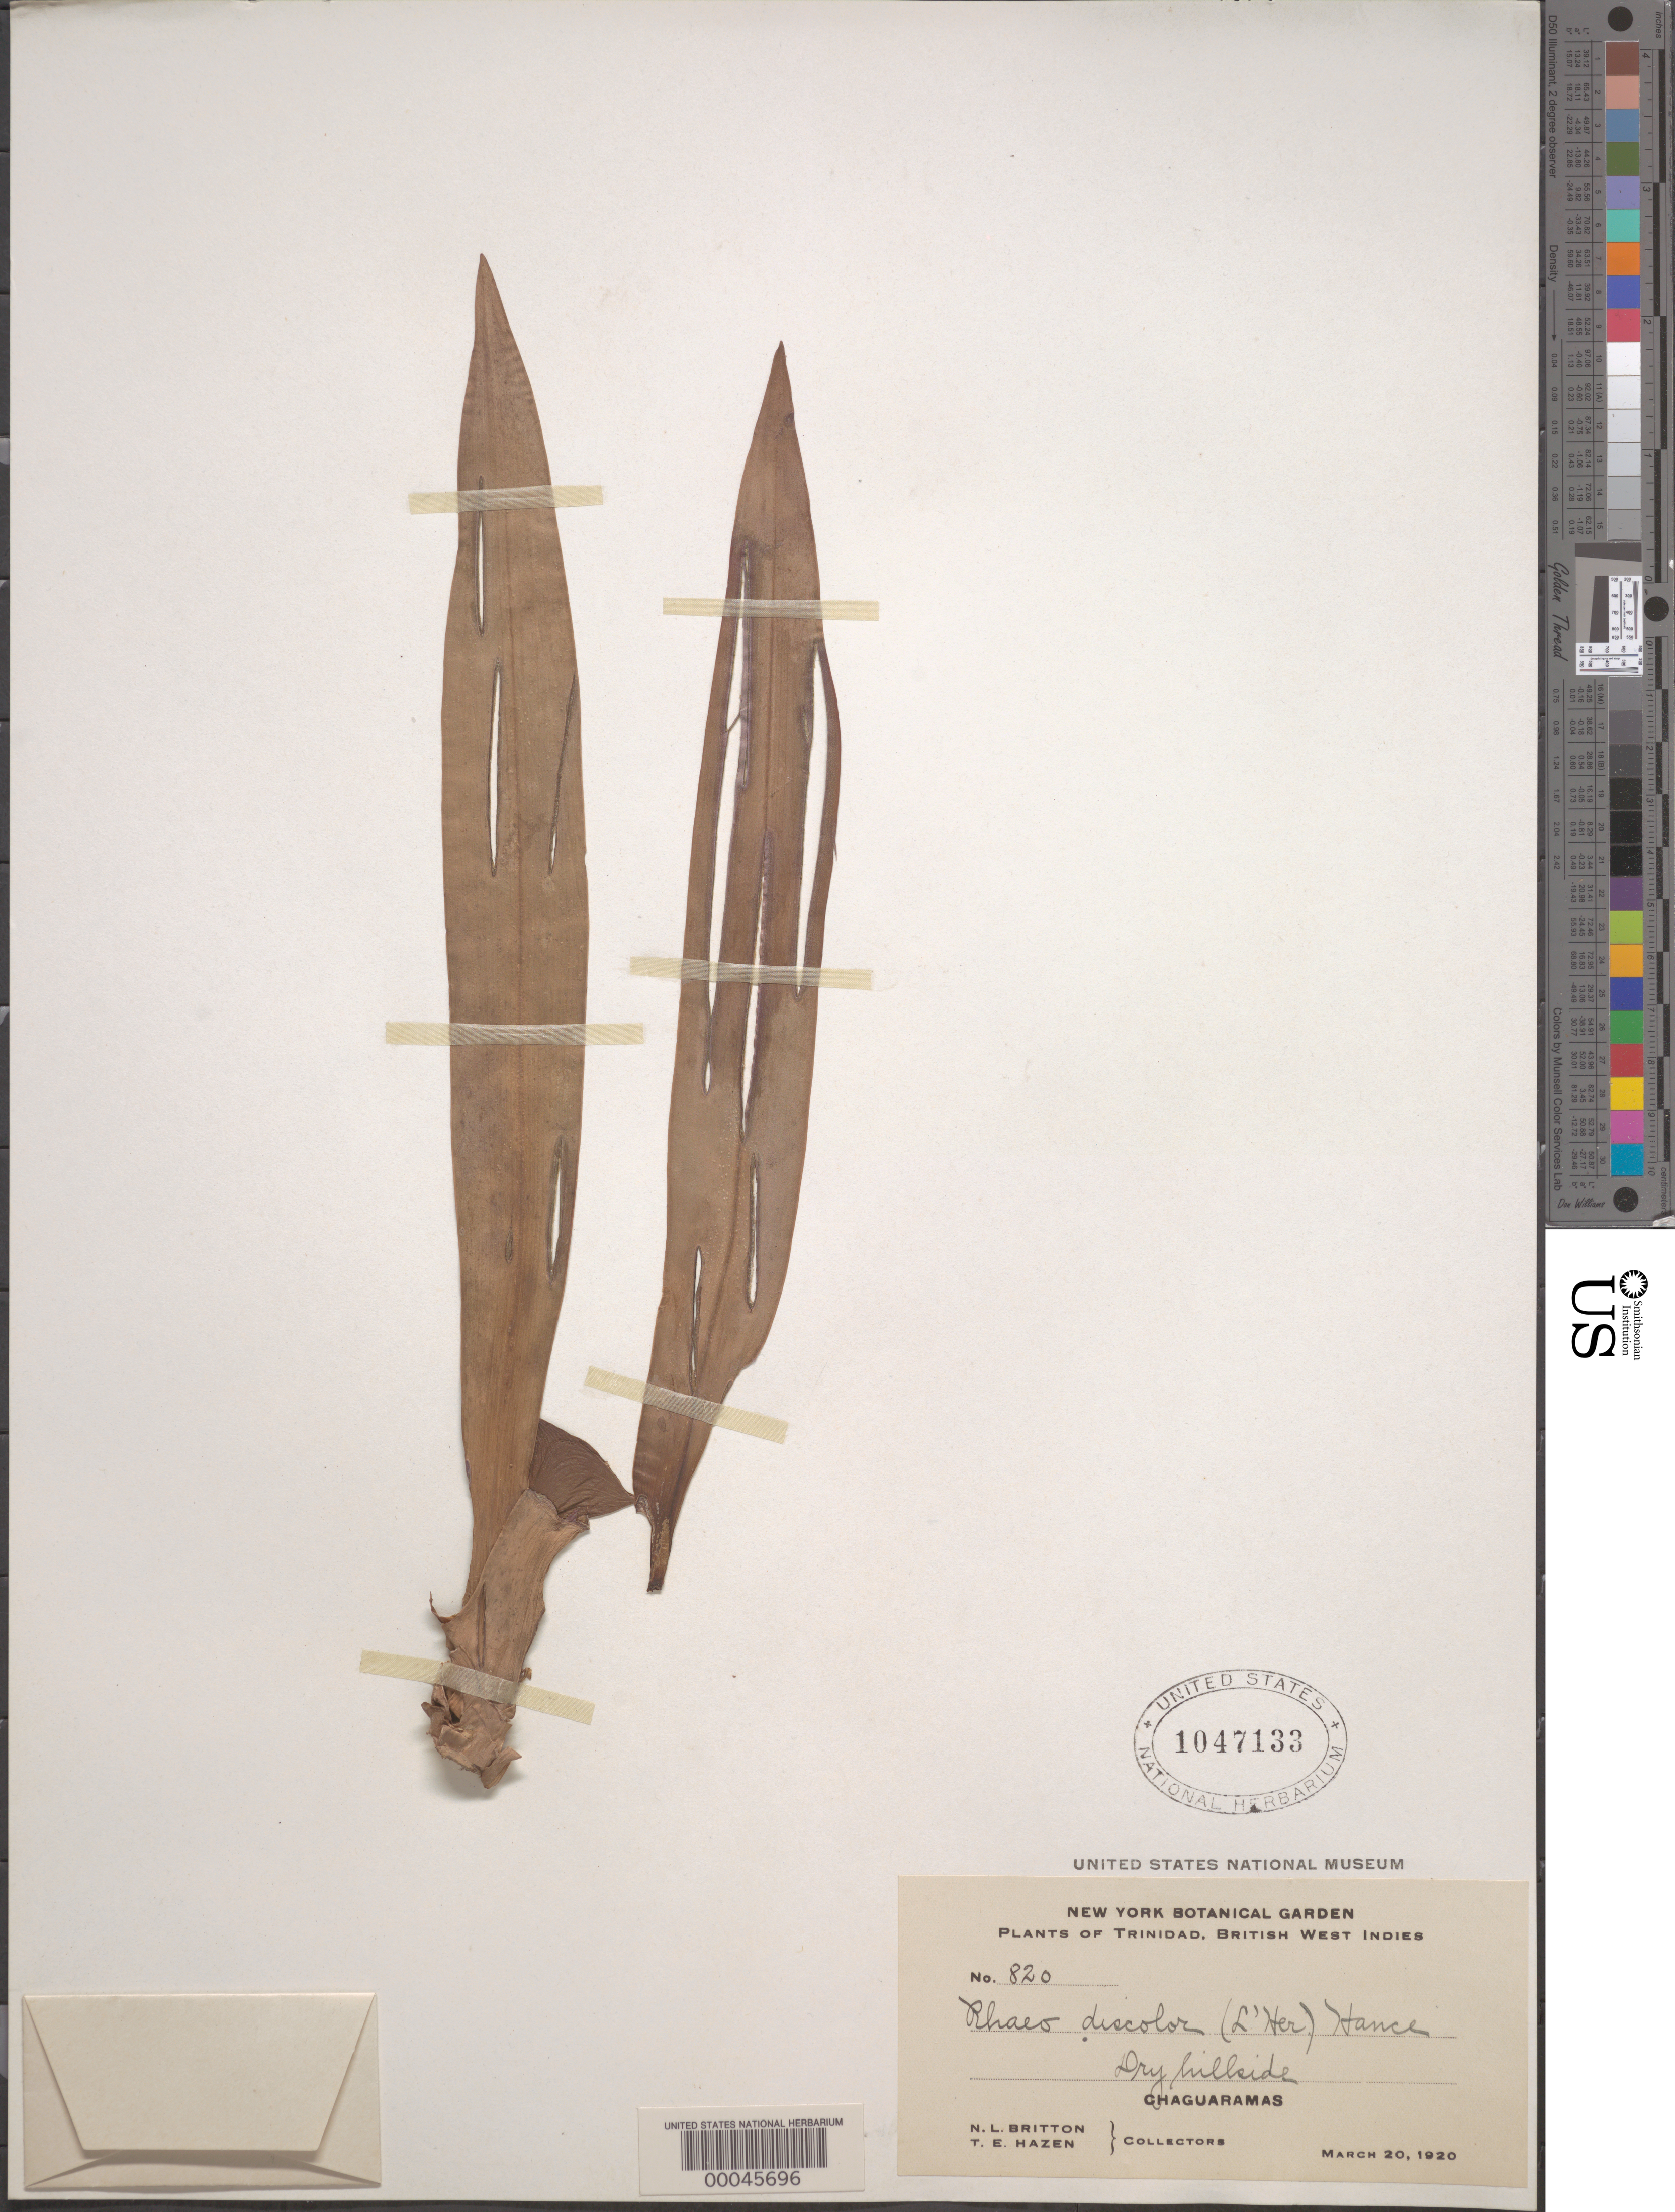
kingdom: Plantae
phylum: Tracheophyta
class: Liliopsida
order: Commelinales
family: Commelinaceae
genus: Tradescantia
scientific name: Tradescantia spathacea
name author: Sw.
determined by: Strong, Mark T., (BOT), Smithsonian Institution - National Museum of Natural History (UNITED STATES)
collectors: N. Britton & T. E. Hazen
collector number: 820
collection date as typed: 20 Mar 1920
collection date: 1920-03-20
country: Trinidad and Tobago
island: Trinidad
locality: Chaguaramus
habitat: Dry hillside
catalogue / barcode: US 1047133